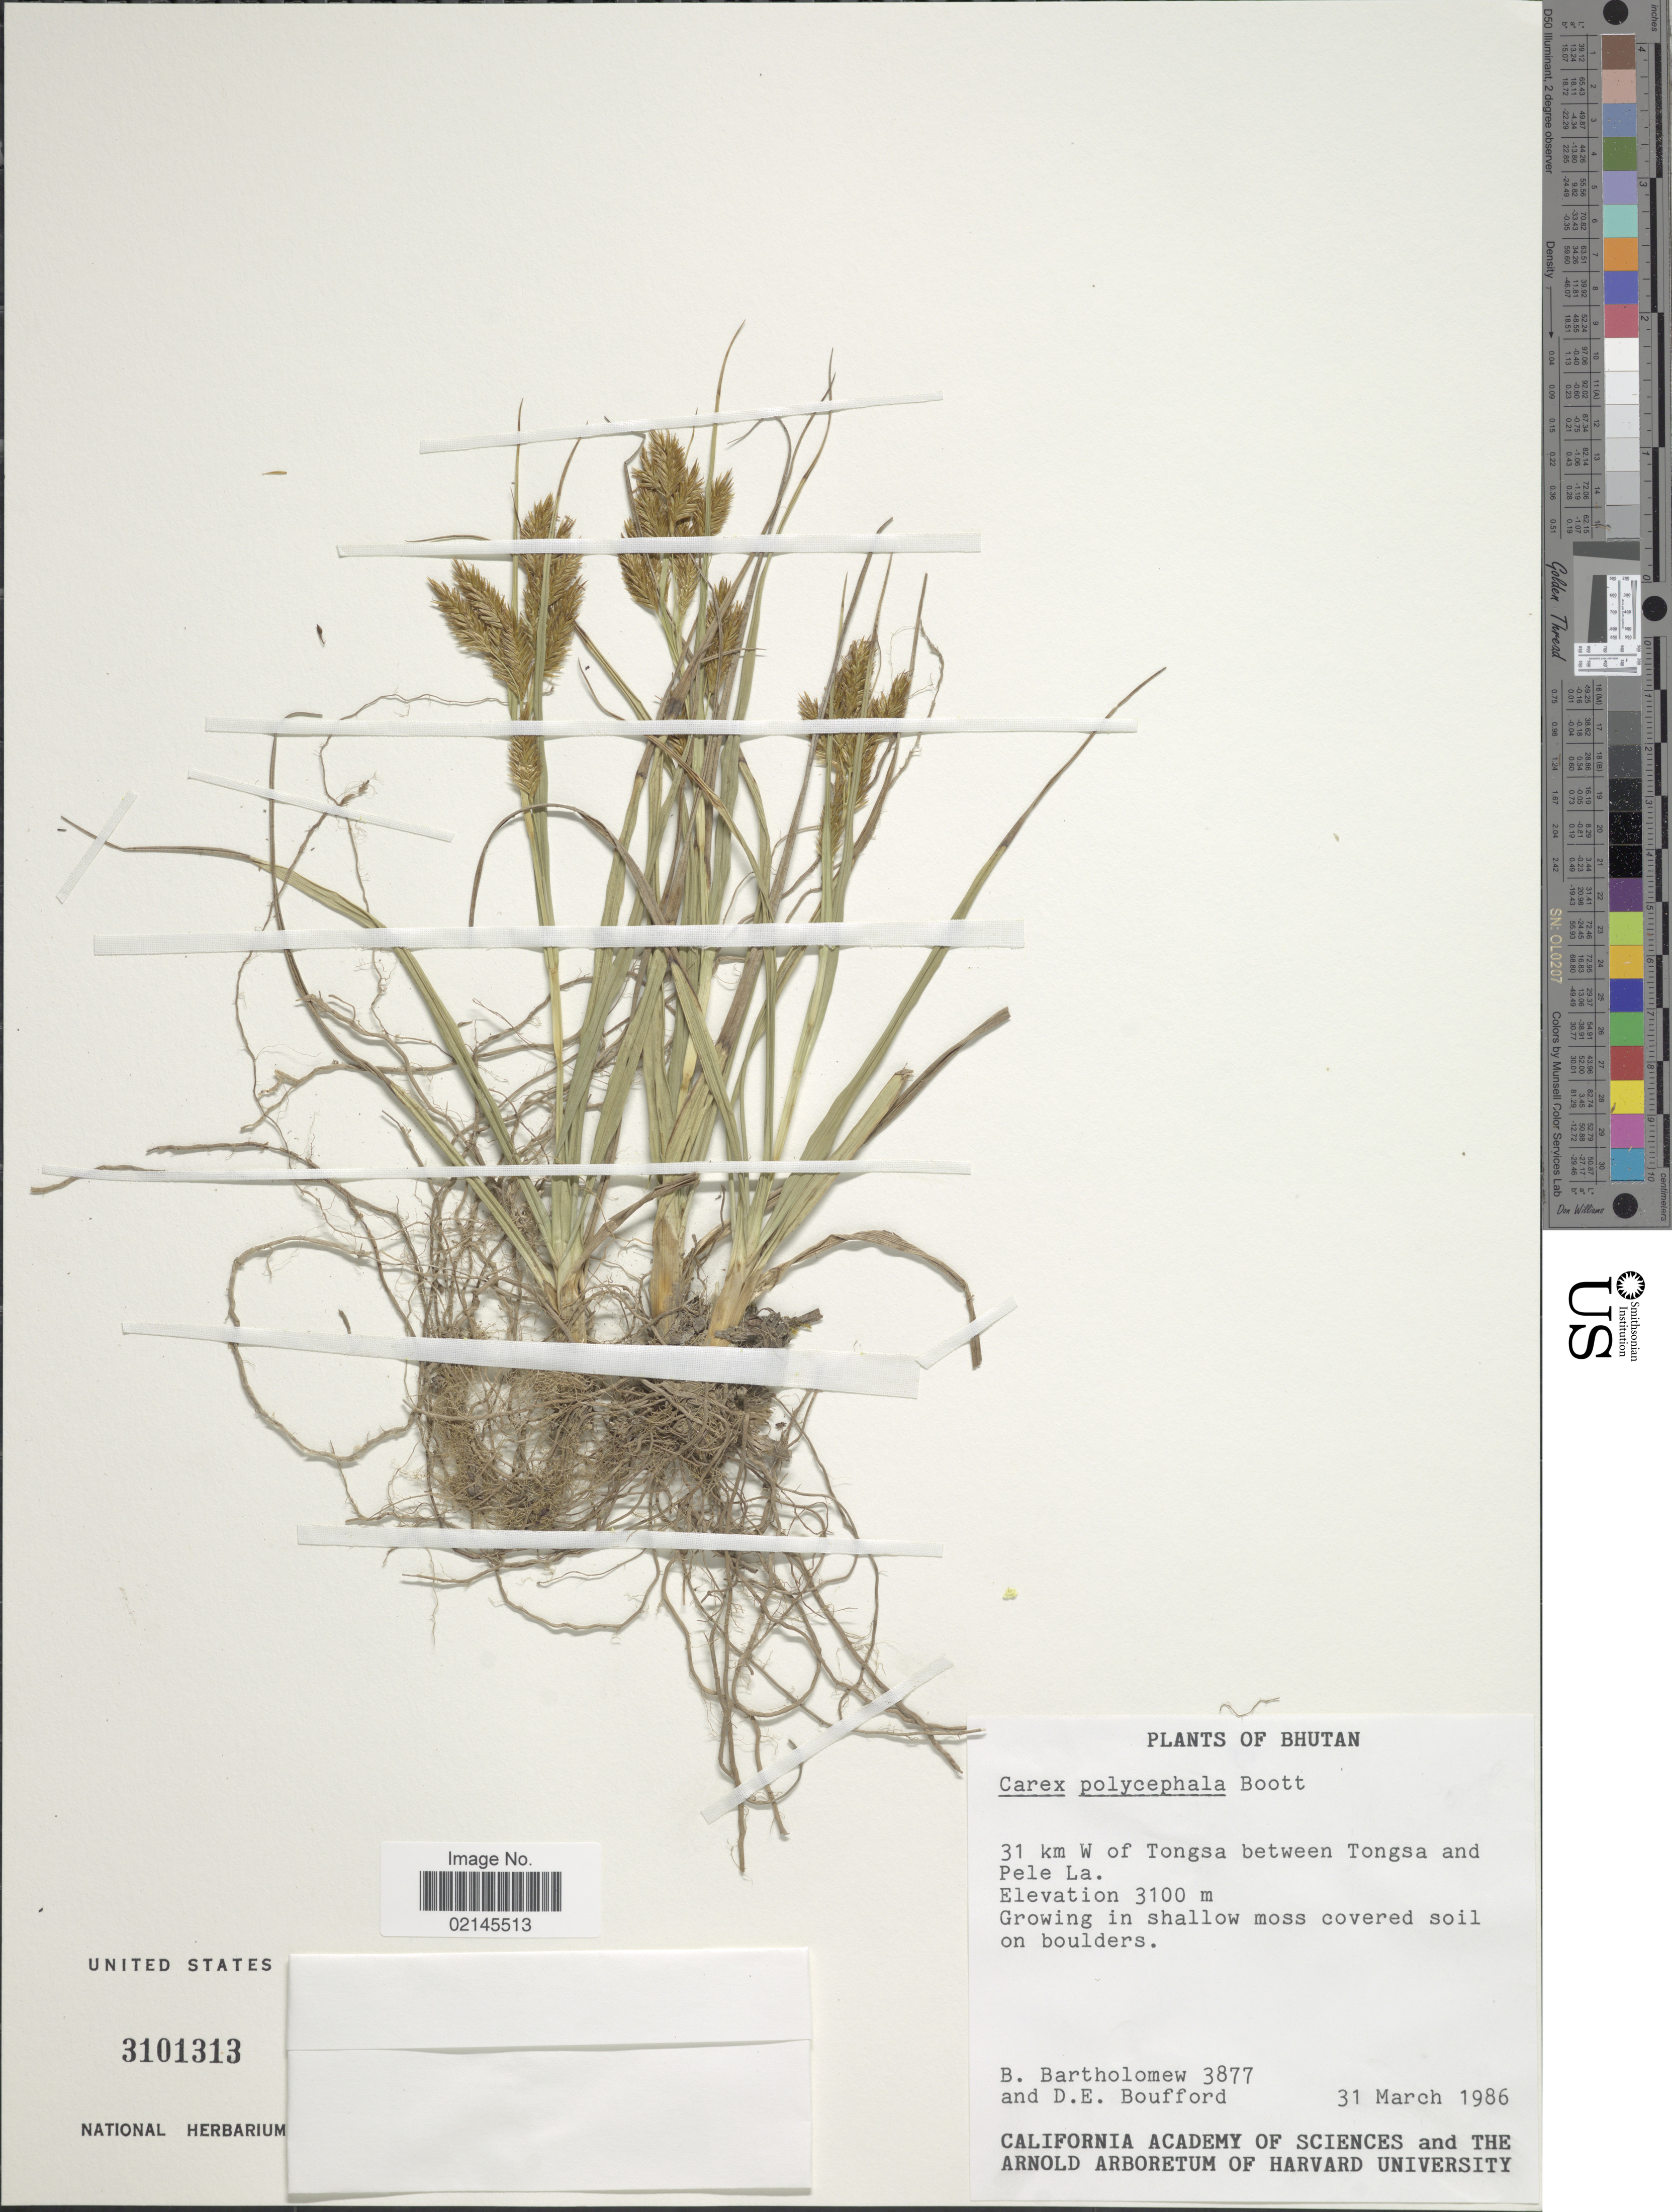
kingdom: Plantae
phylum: Tracheophyta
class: Liliopsida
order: Poales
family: Cyperaceae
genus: Carex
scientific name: Carex polycephala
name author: Boott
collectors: B. Bartholomew & D. Bouffod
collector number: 3877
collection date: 1986-03-31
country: Bhutan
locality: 31 km W of Tongsa between Tongsa and Pele La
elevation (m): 3100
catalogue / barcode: US 3101313